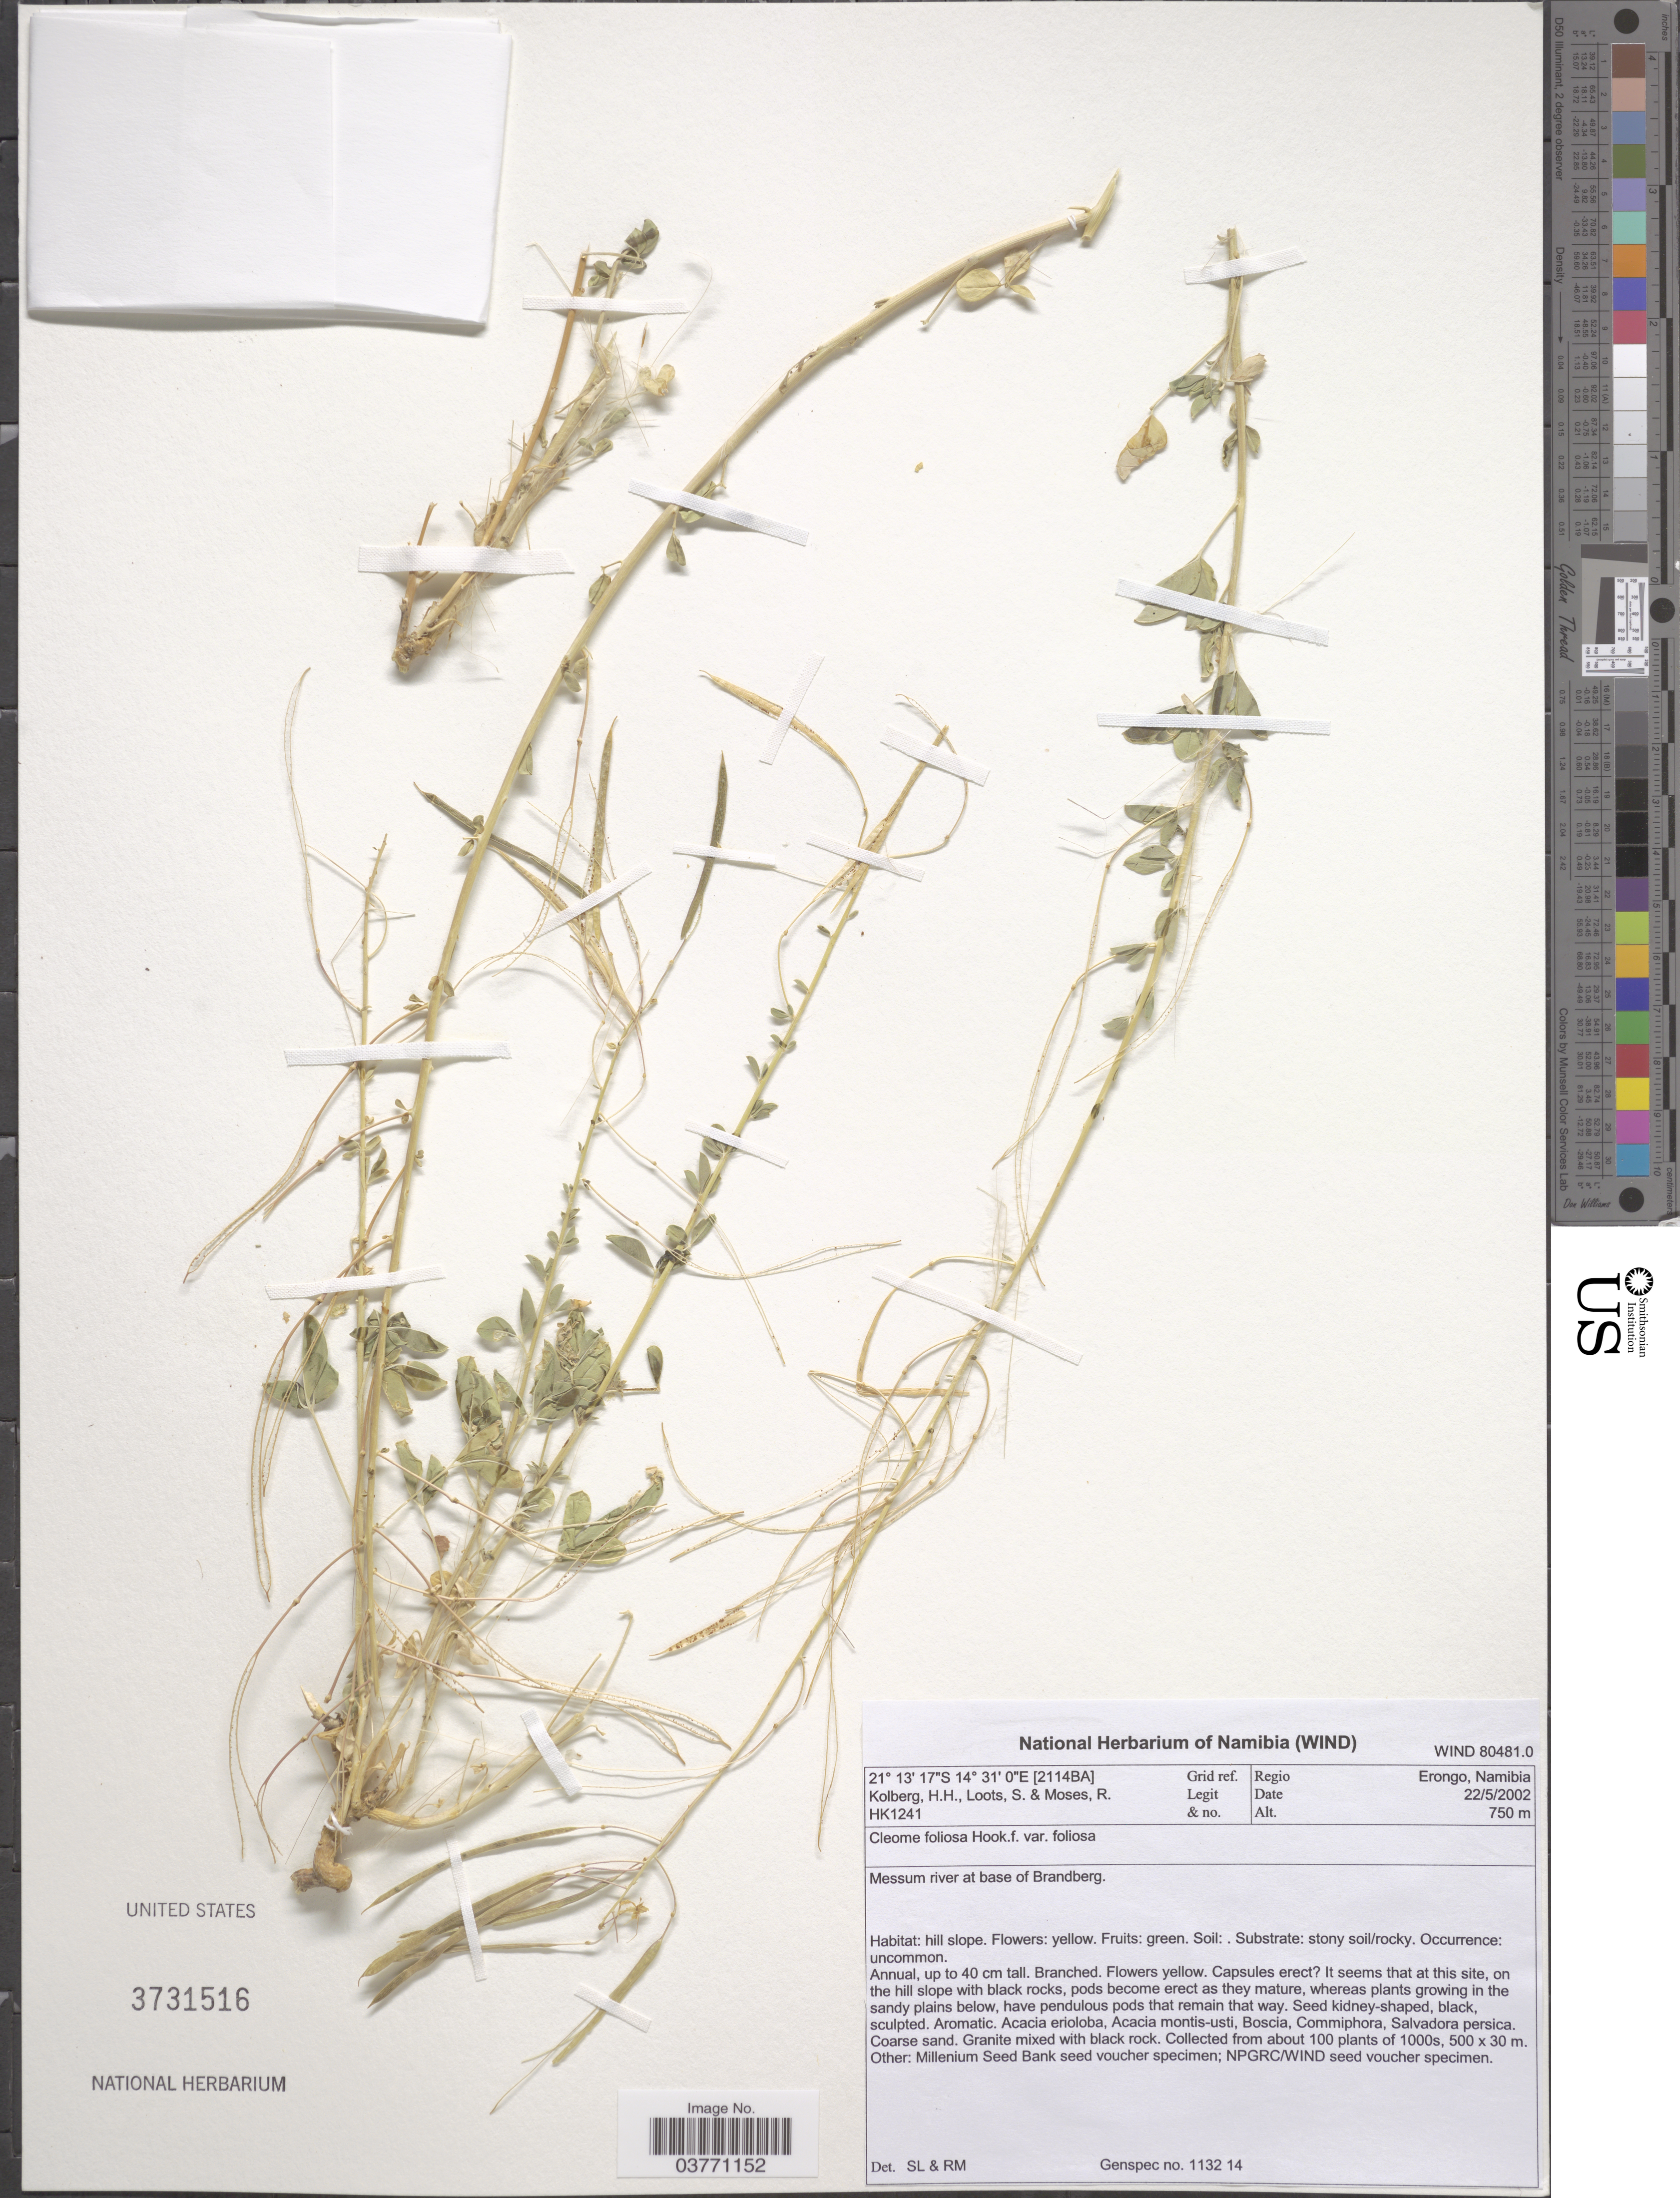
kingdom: Plantae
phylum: Tracheophyta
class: Magnoliopsida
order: Brassicales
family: Cleomaceae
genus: Kersia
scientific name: Kersia foliosa var. foliosa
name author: (Hook. f.) Roalson & J.C. Hall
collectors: H. H. Kolberg, S. Loots & R. Moses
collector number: HK1241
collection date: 2002-05-22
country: Namibia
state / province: Erongo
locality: [2114BA] Grid ref. Messum river at base of Brandberg.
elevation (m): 750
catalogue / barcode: US 3731516